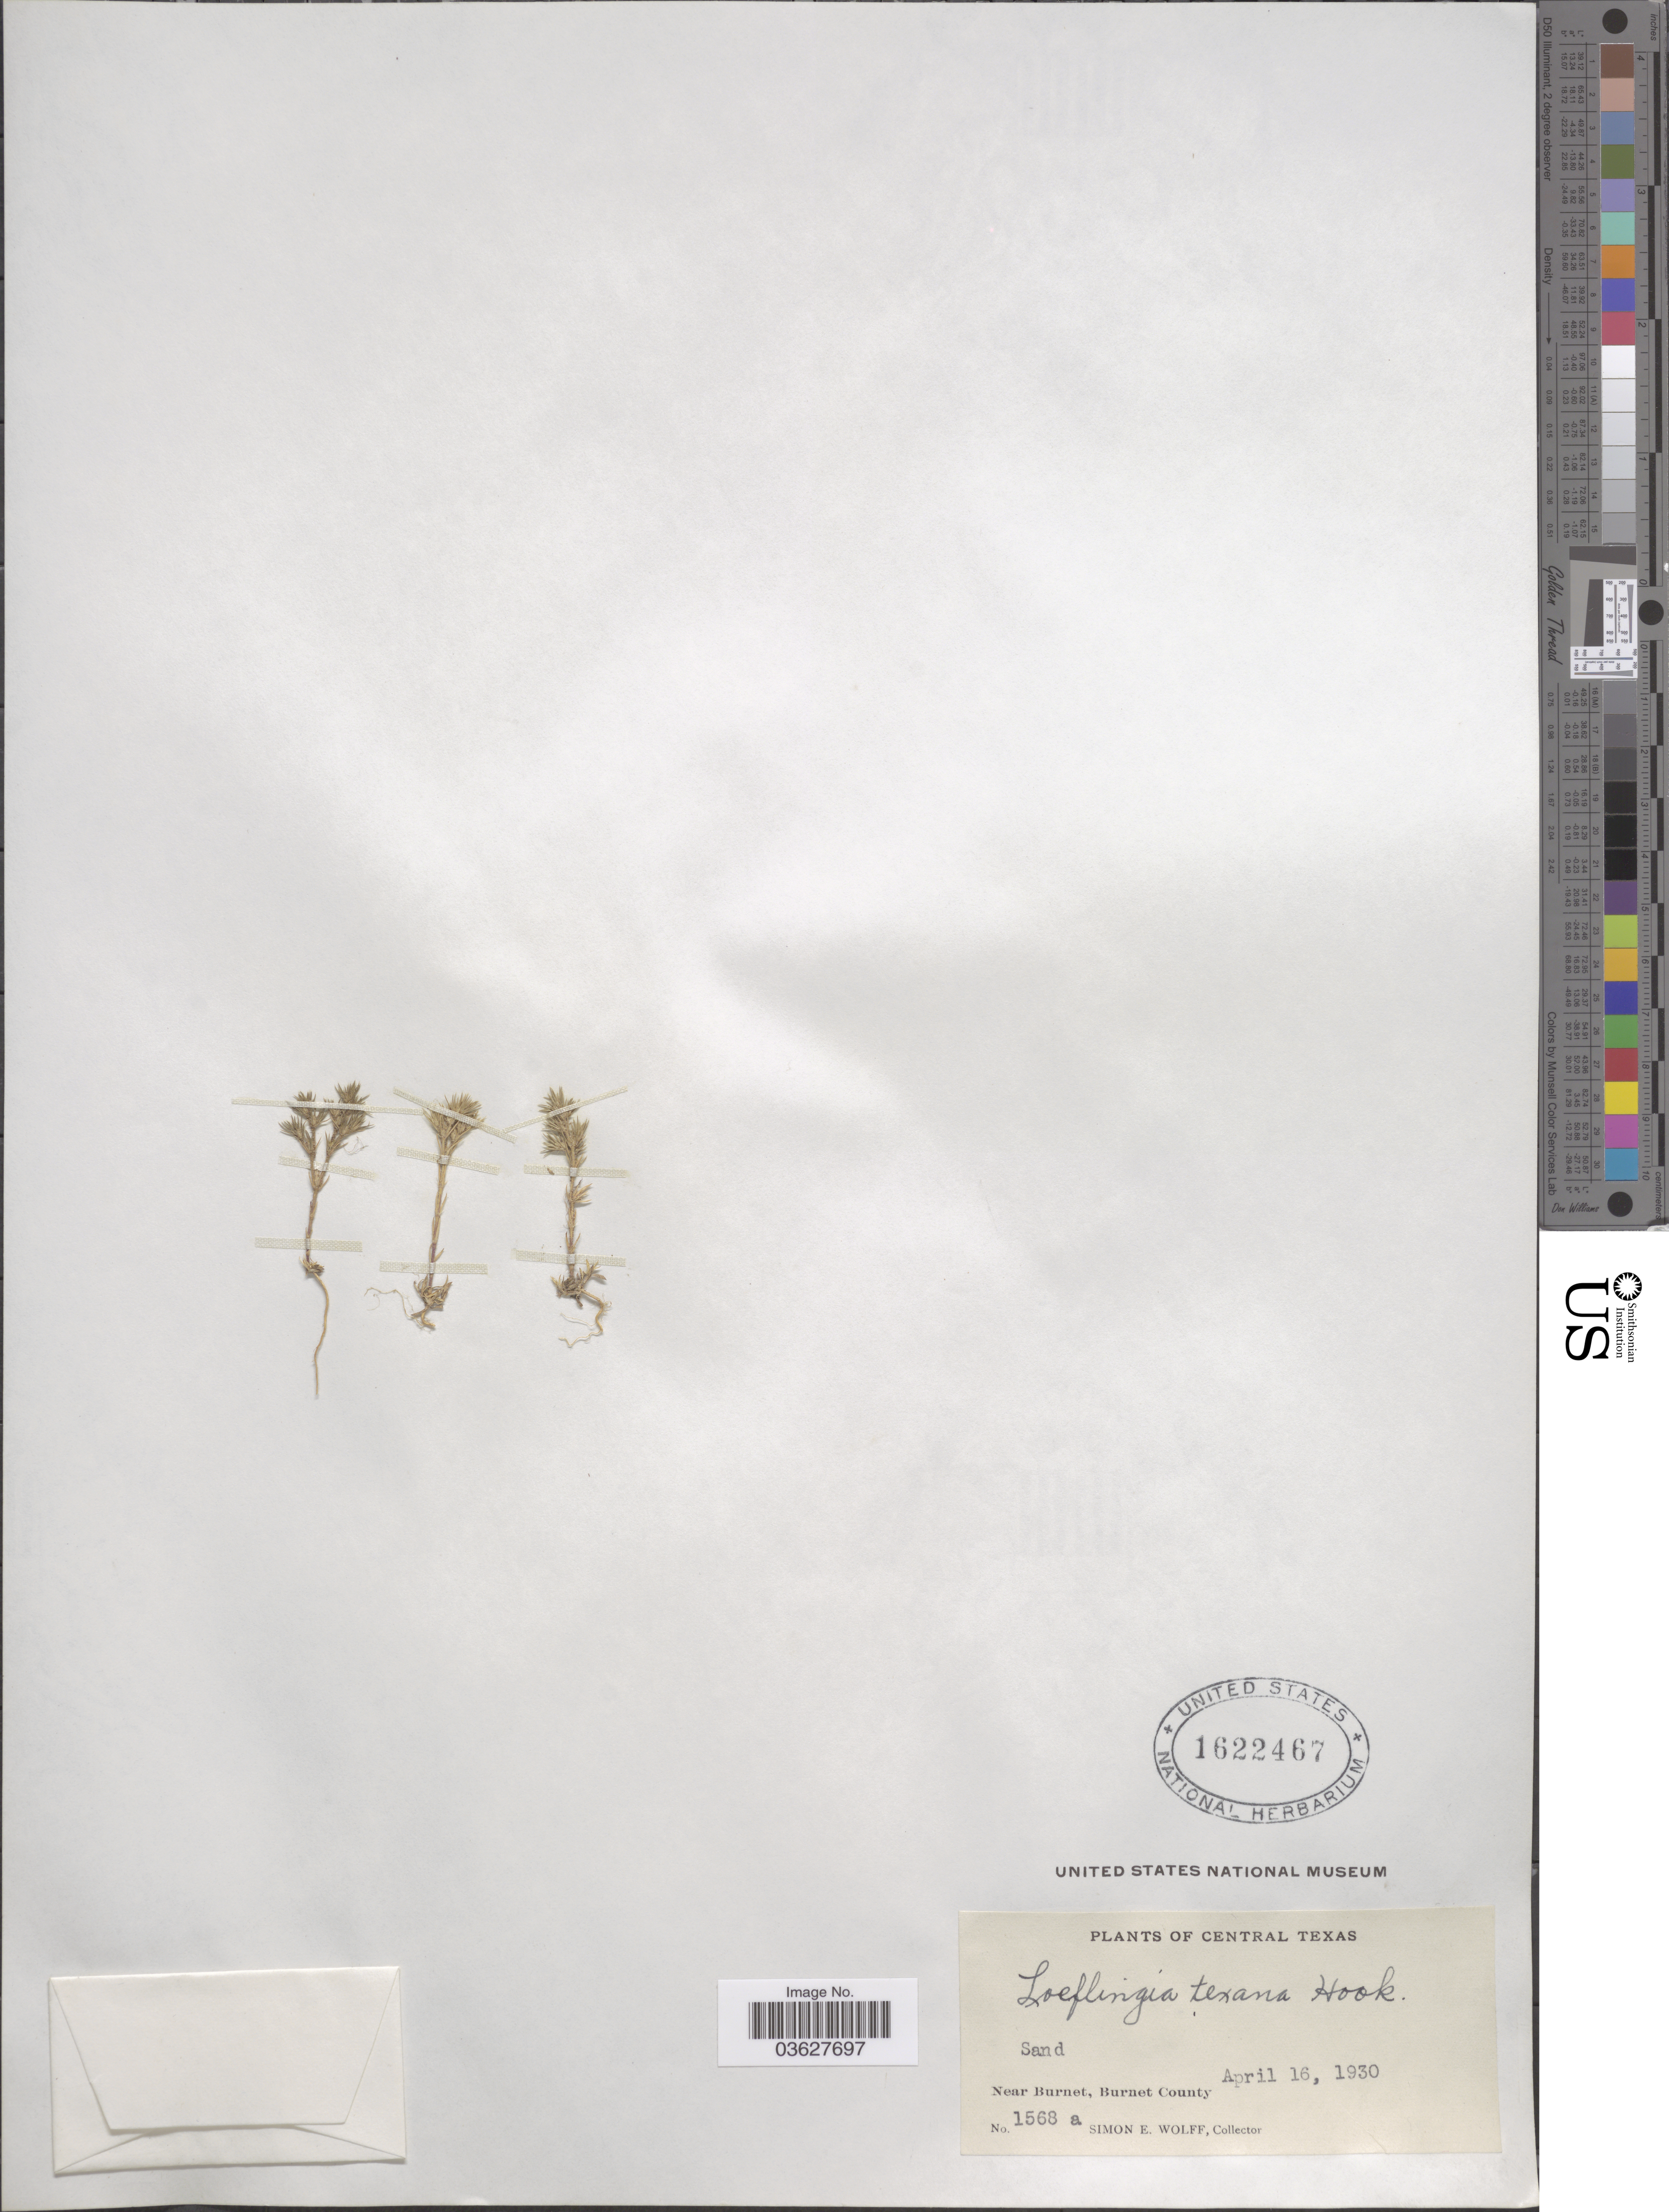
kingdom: Plantae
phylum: Tracheophyta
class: Magnoliopsida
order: Caryophyllales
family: Caryophyllaceae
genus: Loeflingia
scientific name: Loeflingia texana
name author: Hook.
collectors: S. E. Wolff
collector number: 1568a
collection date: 1930-04-16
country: United States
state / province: Texas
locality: Central Texas. Near Burnet, Burnet County.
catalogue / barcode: US 1622467